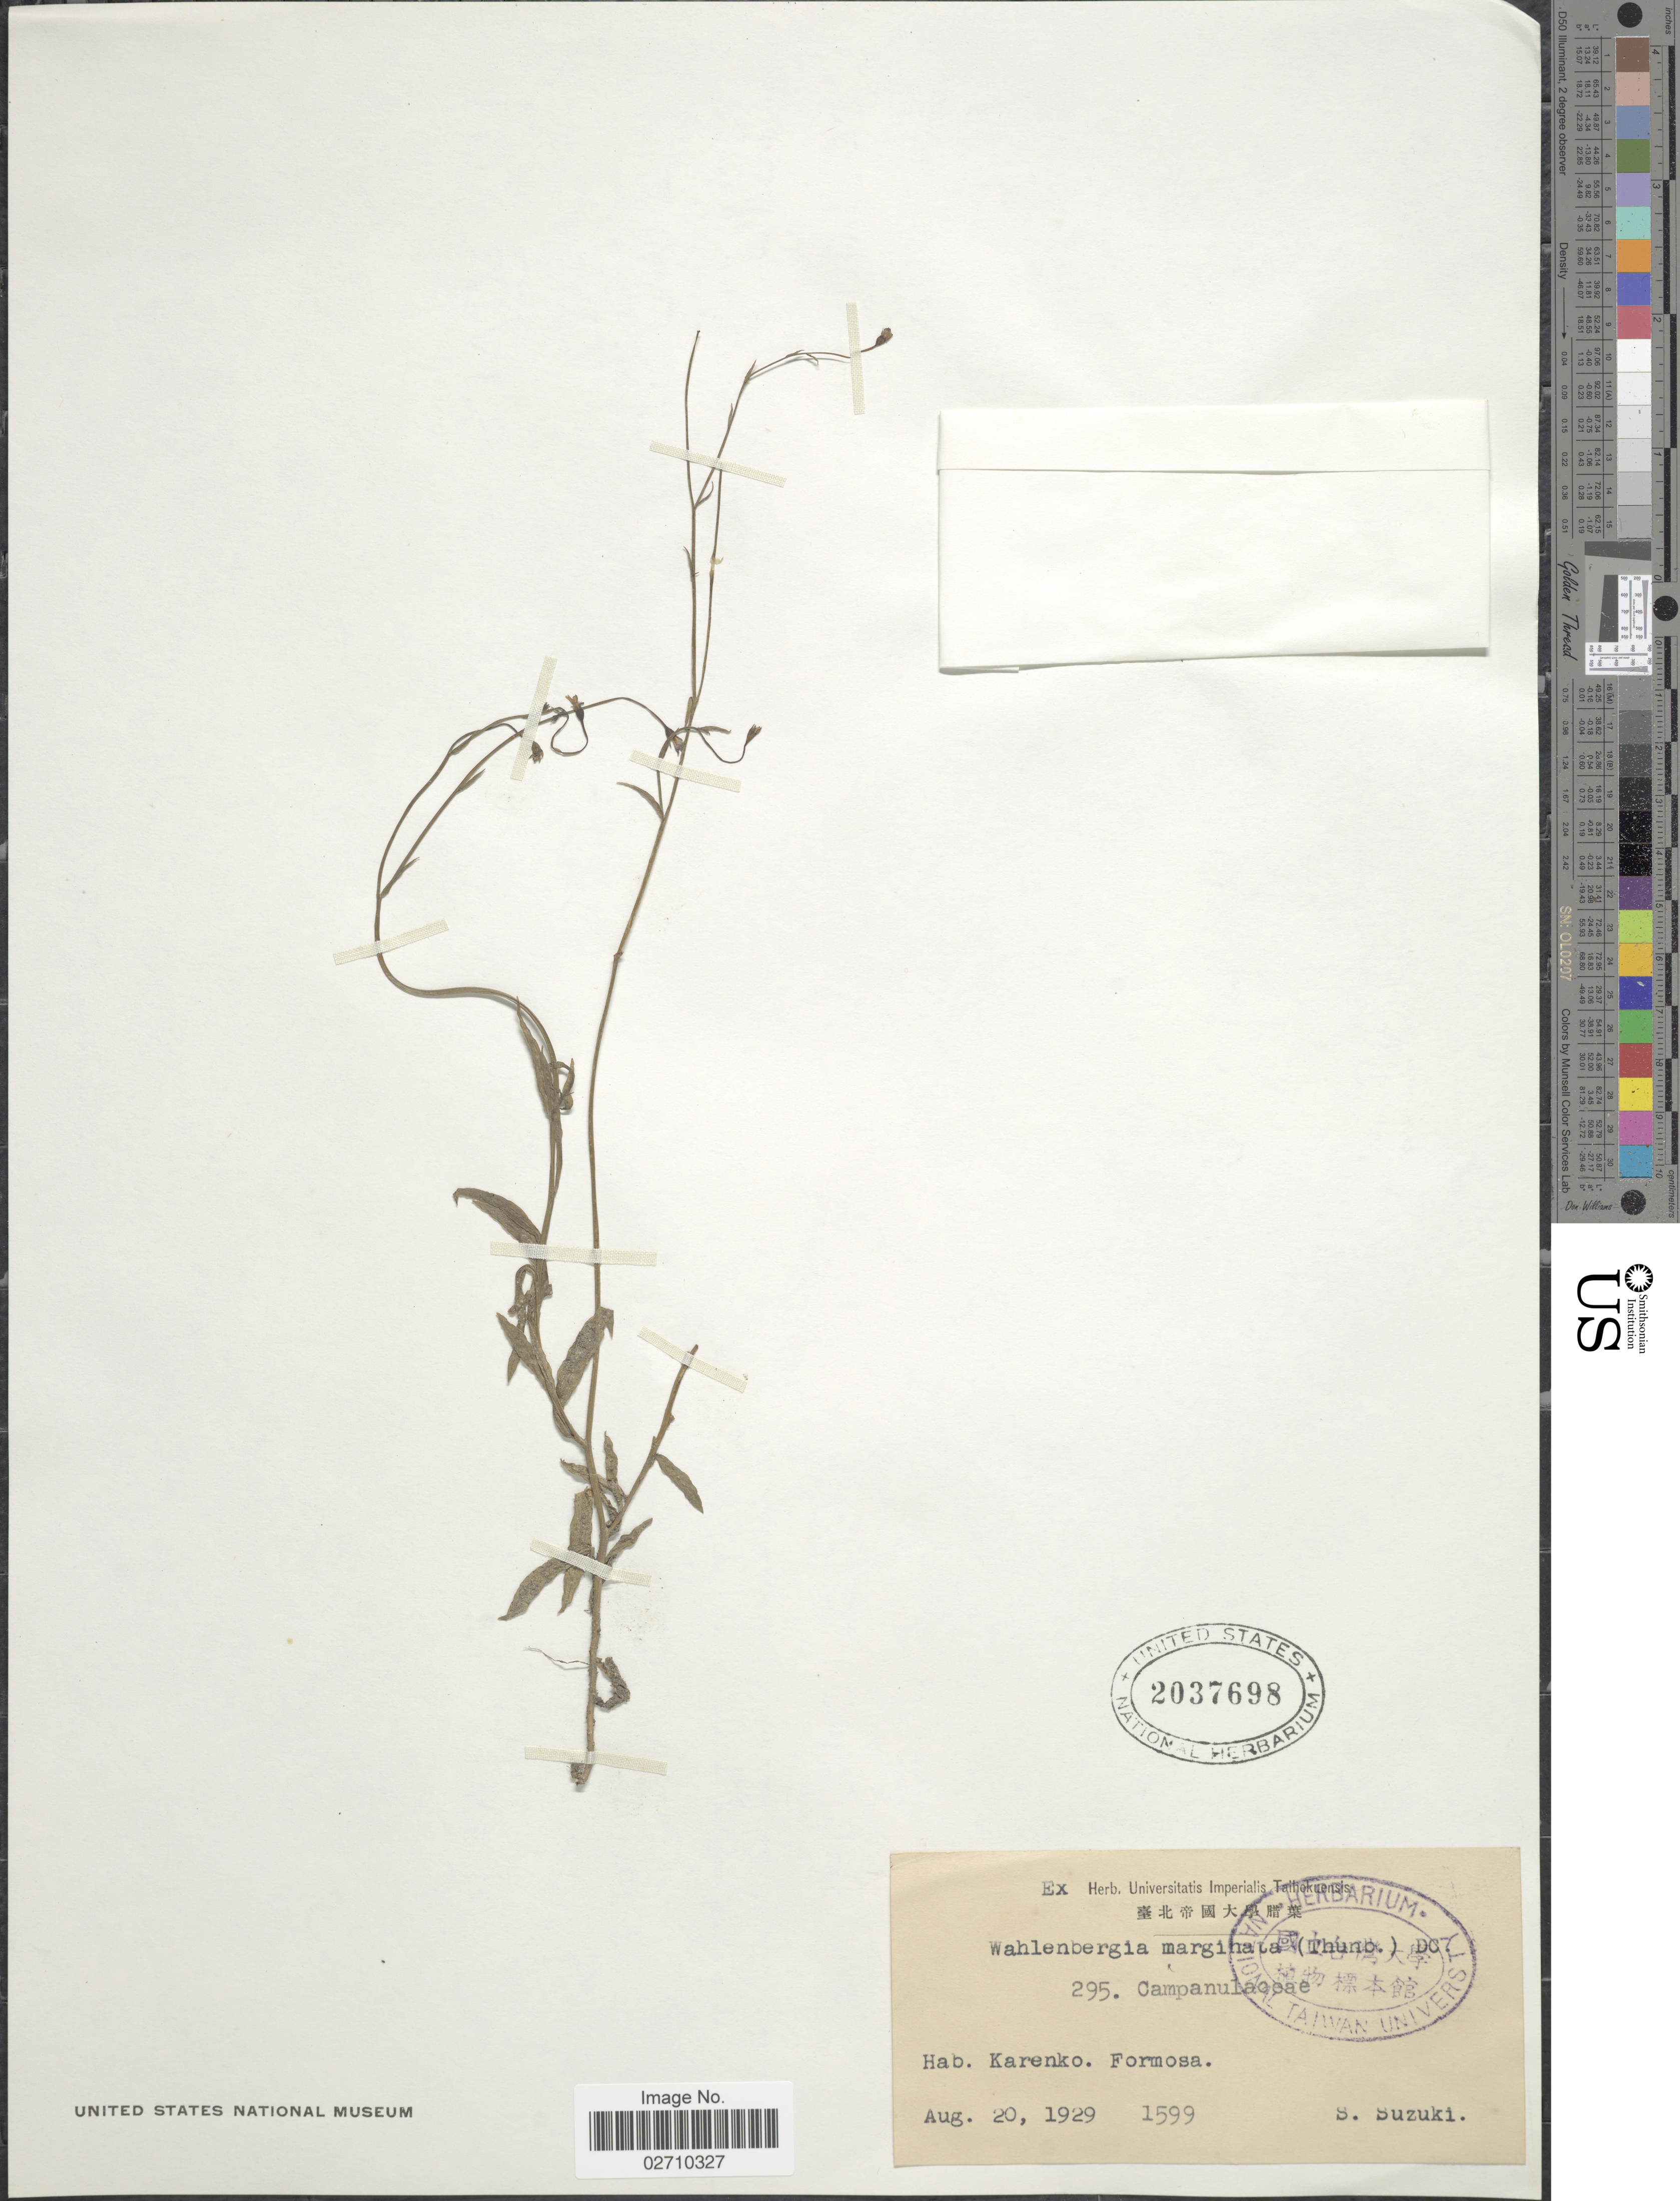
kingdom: Plantae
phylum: Tracheophyta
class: Magnoliopsida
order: Asterales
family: Campanulaceae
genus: Wahlenbergia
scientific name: Wahlenbergia marginata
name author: (Thunb.) A. DC.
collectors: S. Suzuki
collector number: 1599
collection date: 1929-08-20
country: Taiwan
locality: Karenko, Formosa.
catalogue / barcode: US 2037698